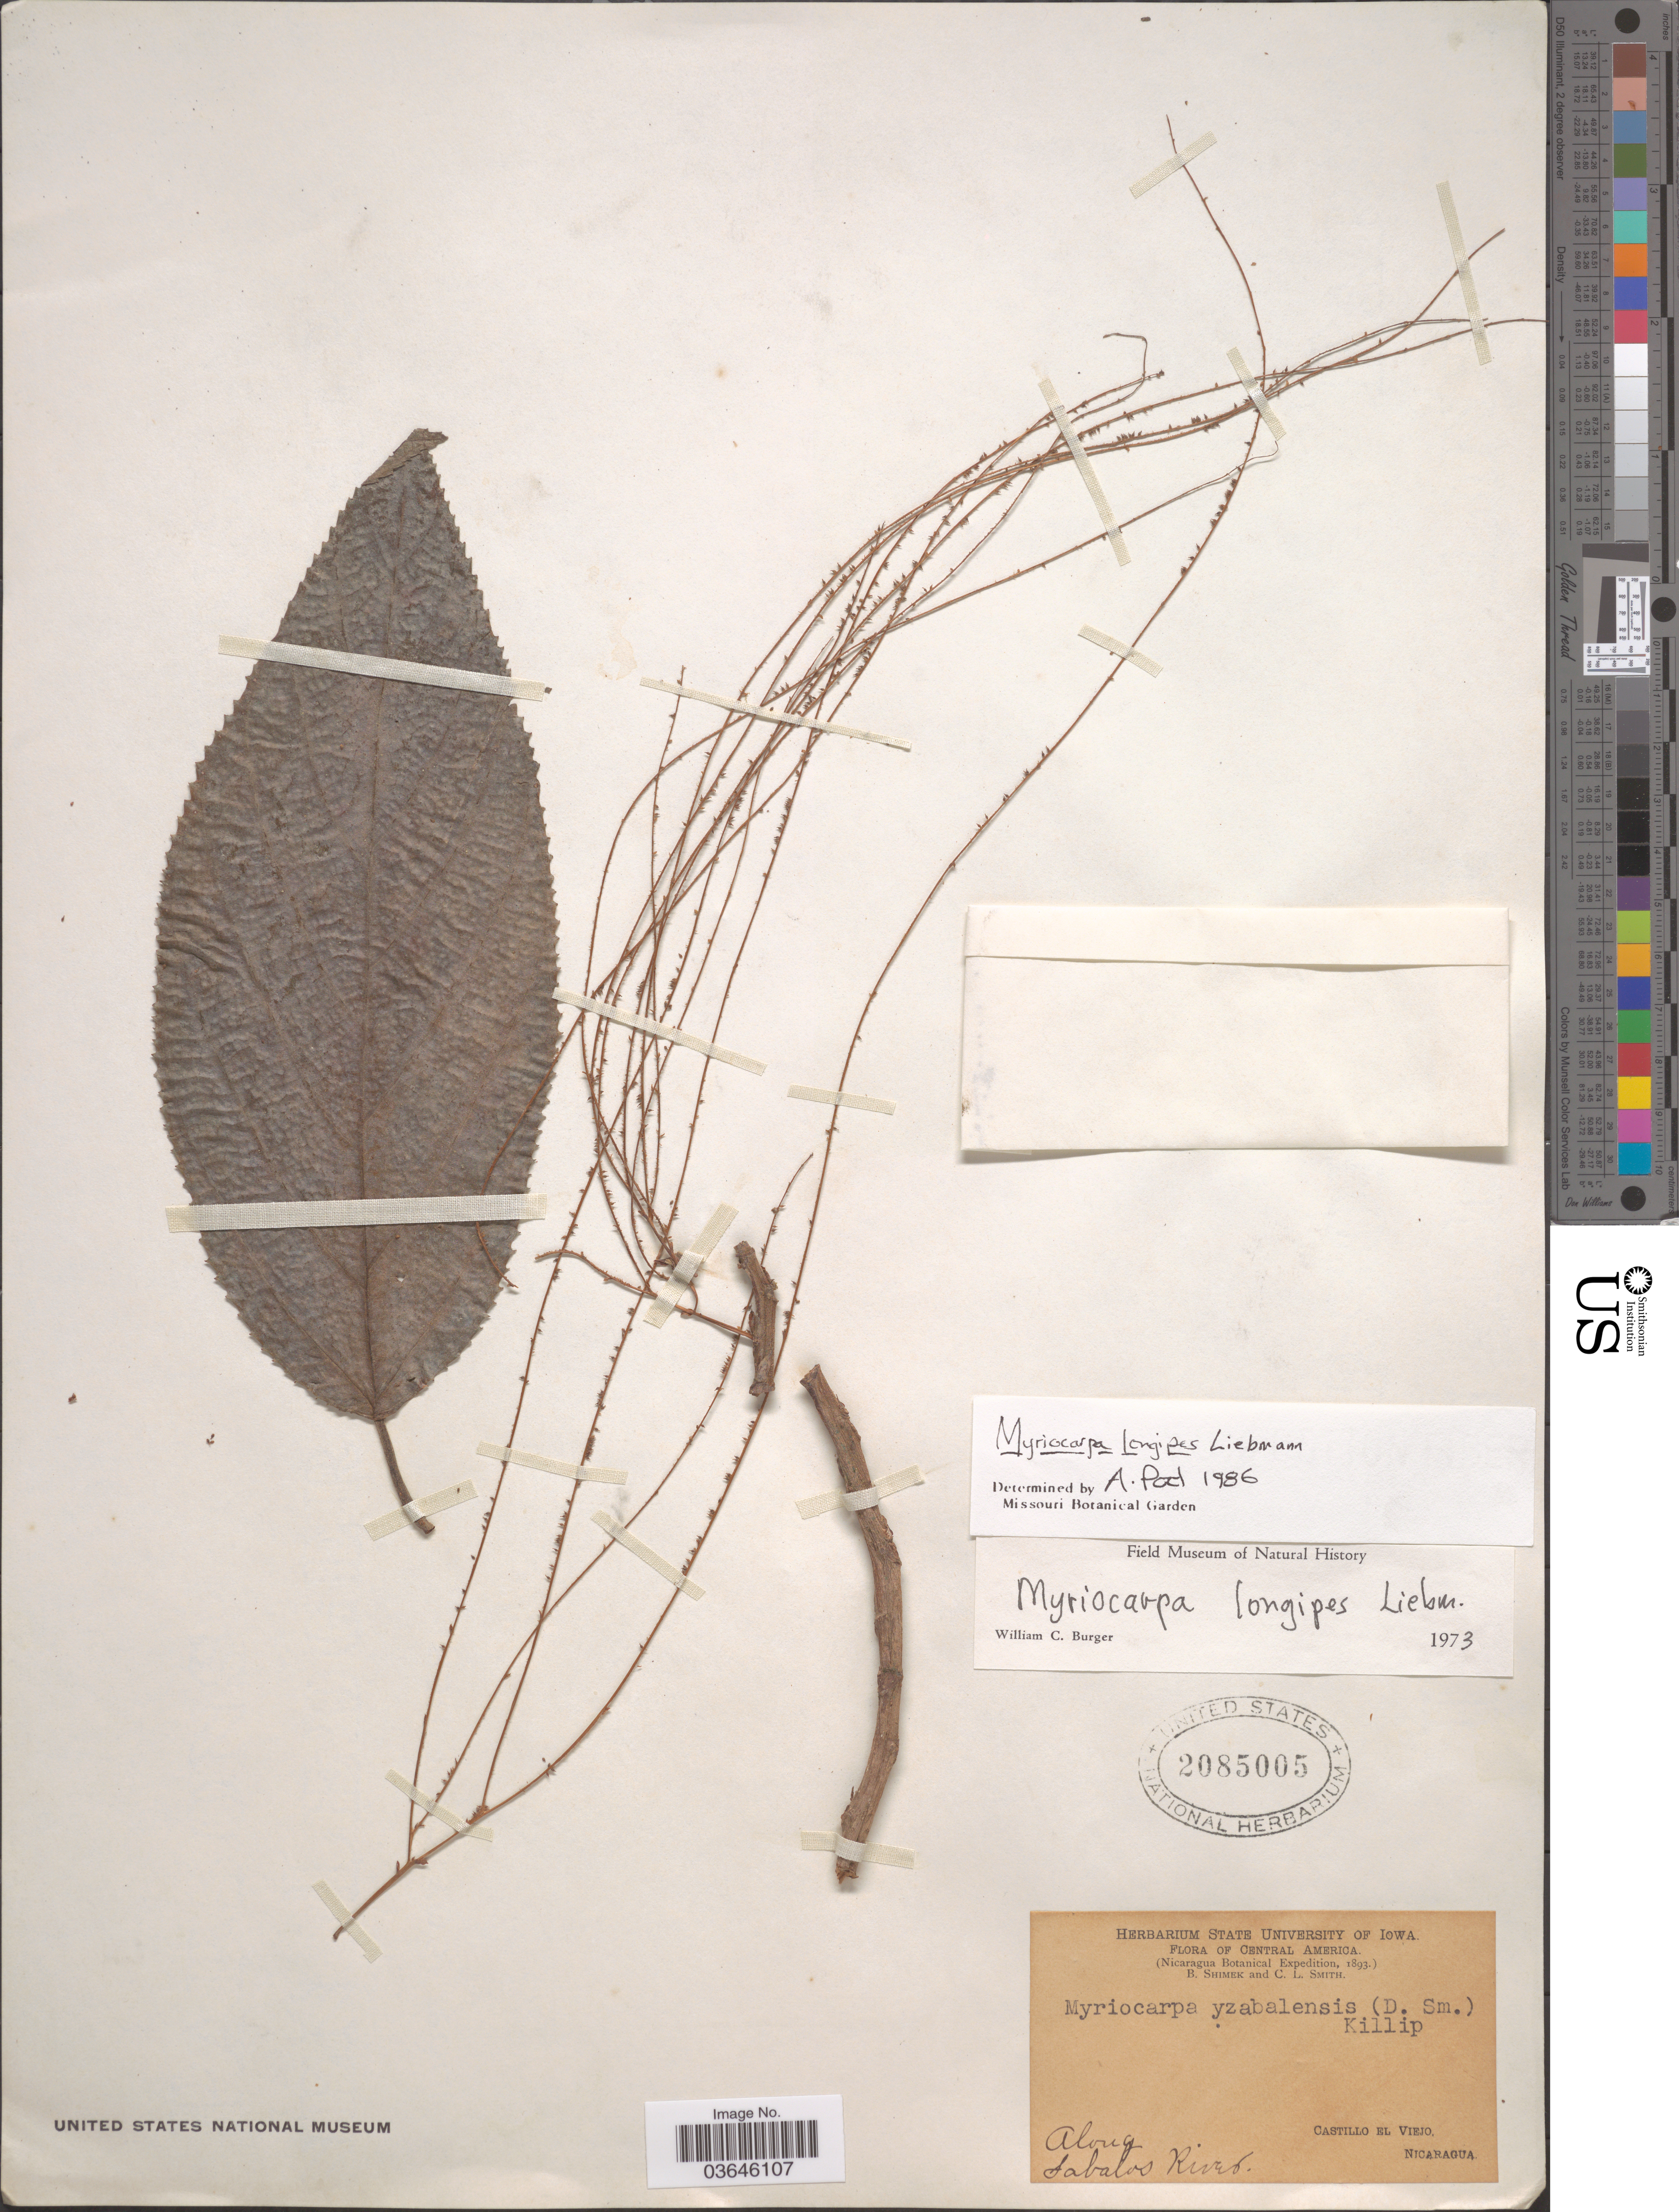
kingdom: Plantae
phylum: Tracheophyta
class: Magnoliopsida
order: Rosales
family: Urticaceae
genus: Myriocarpa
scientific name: Myriocarpa longipes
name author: Liebm.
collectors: B. Shimek & C. L. Smith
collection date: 1893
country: Nicaragua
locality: Along Sabalos River. Castillo el Viejo.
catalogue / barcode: US 2085005